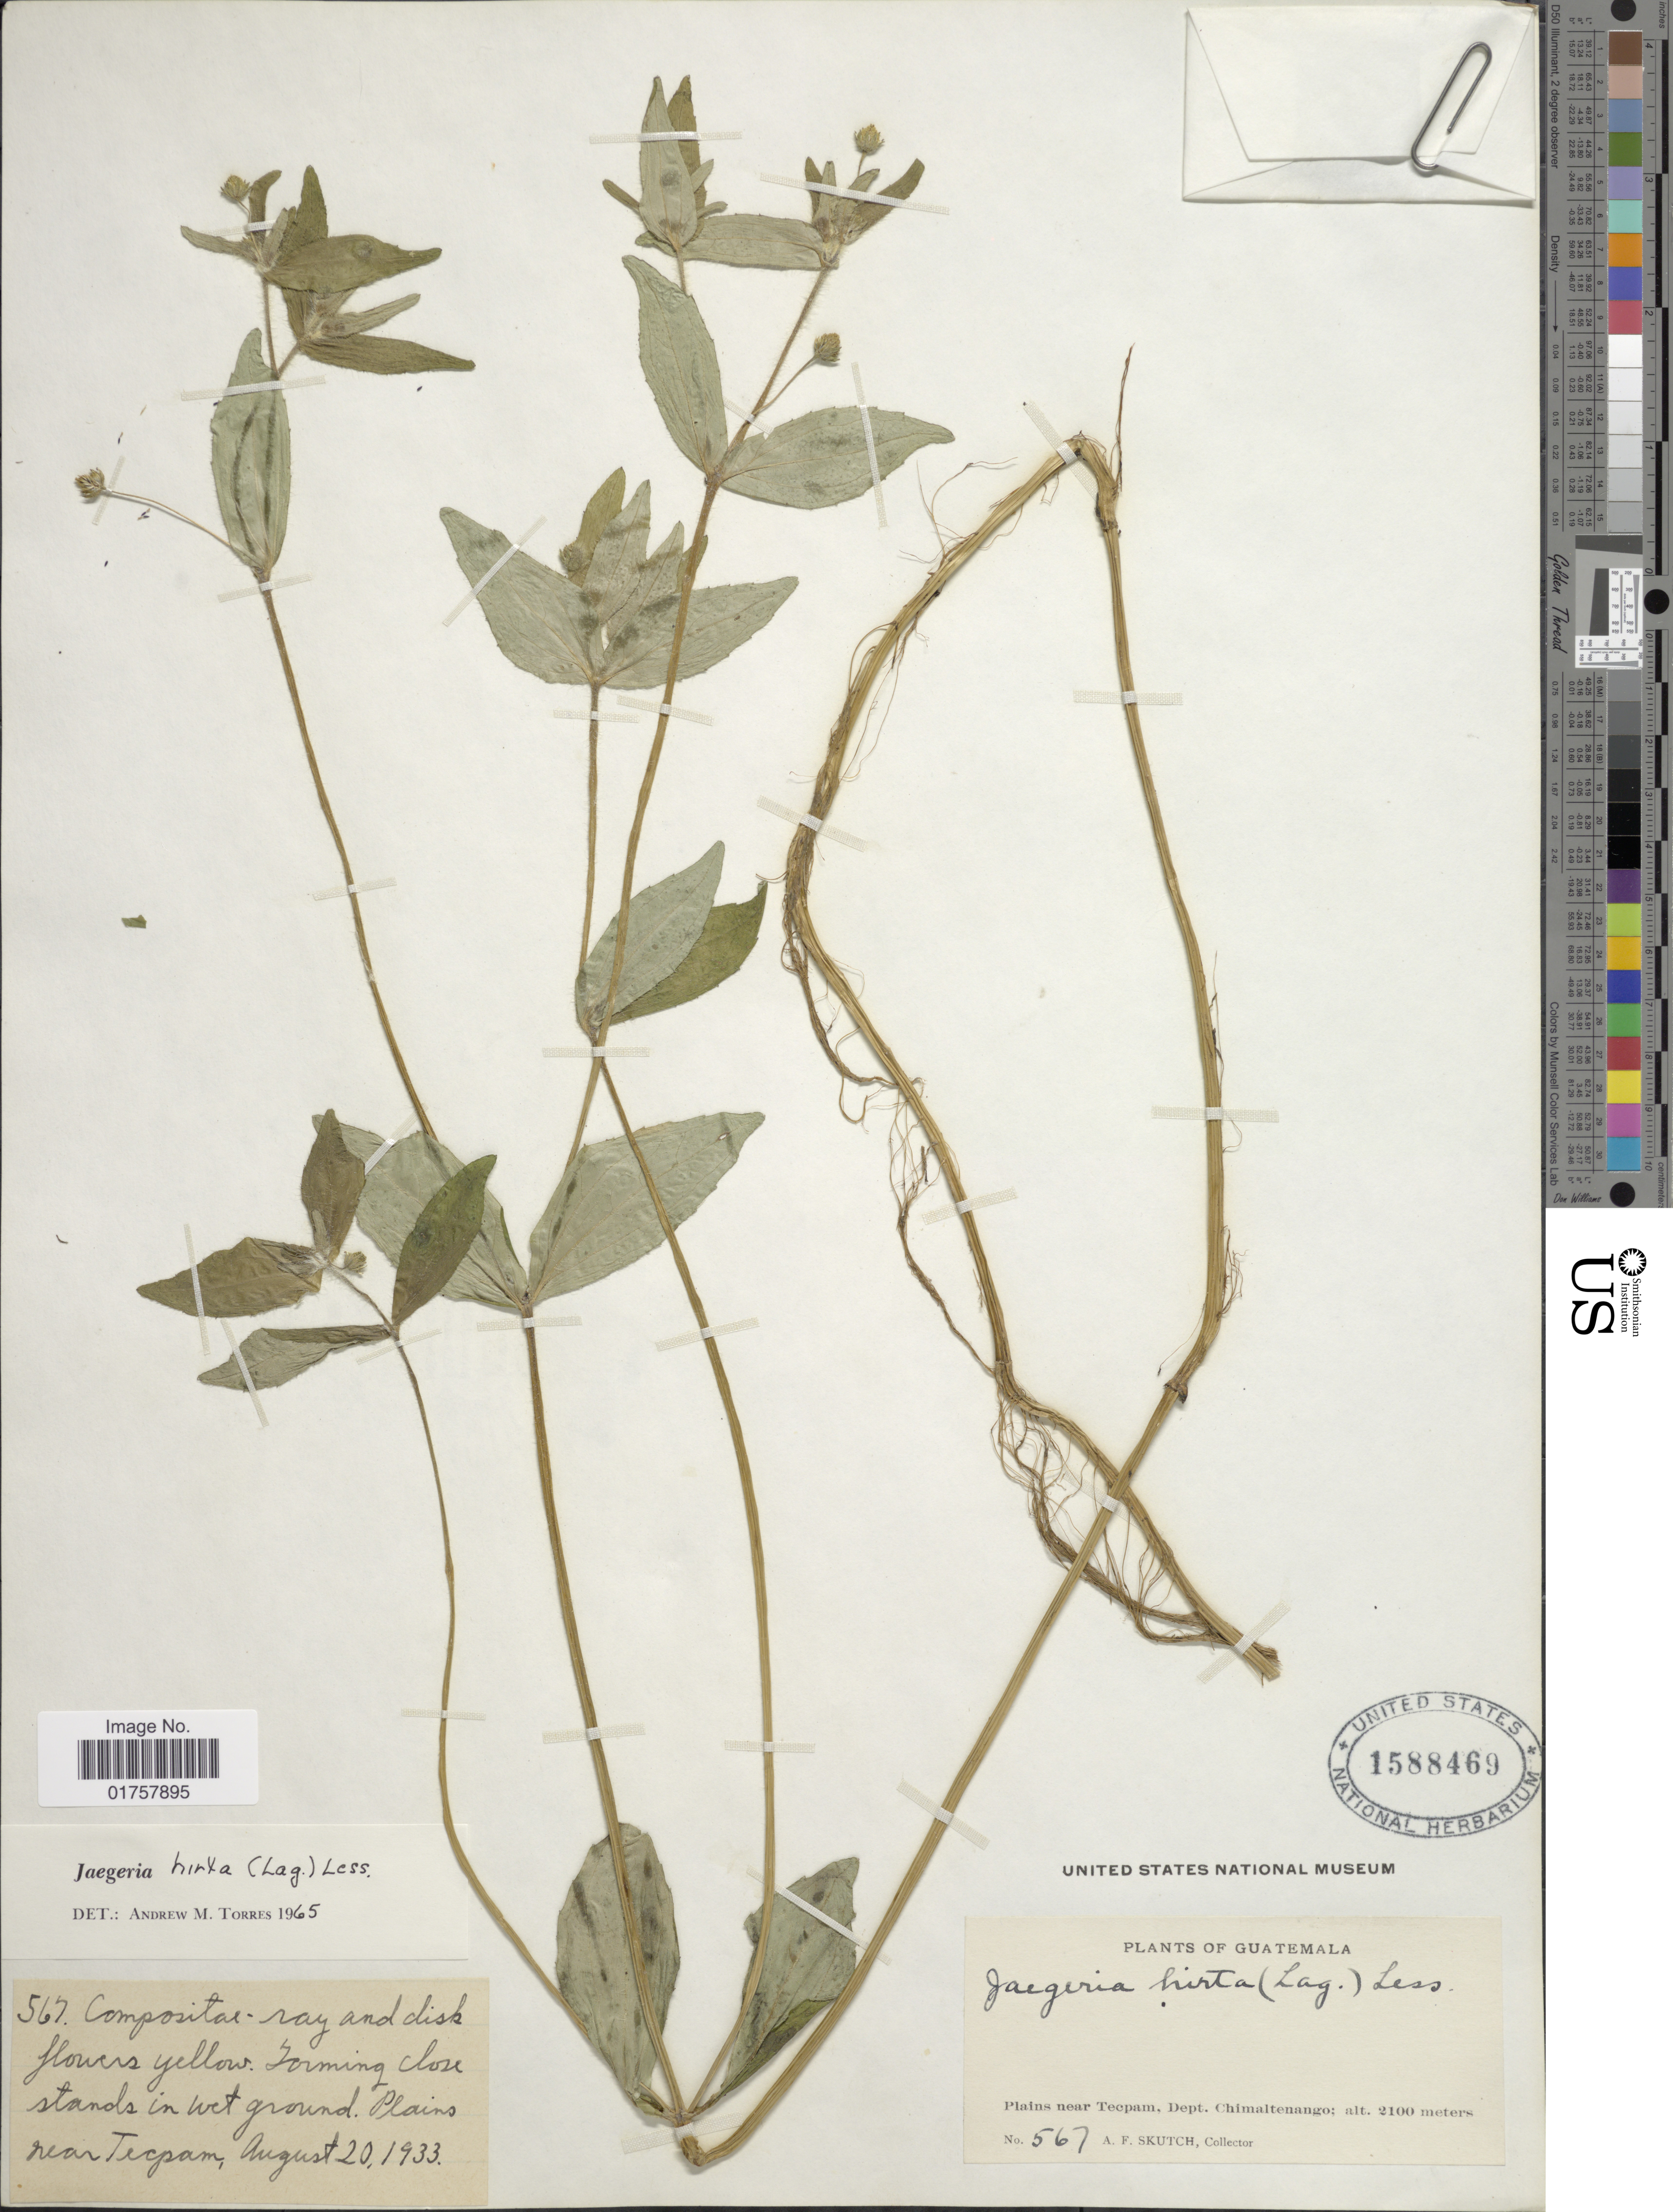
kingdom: Plantae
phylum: Tracheophyta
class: Magnoliopsida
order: Asterales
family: Asteraceae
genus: Jaegeria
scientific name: Jaegeria hirta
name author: (Lag.) Less.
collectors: A. F. Skutch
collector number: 567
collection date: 1933-08-20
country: Guatemala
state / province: Chimaltenango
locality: Plains near Tecpam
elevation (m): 2100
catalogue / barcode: US 1588469